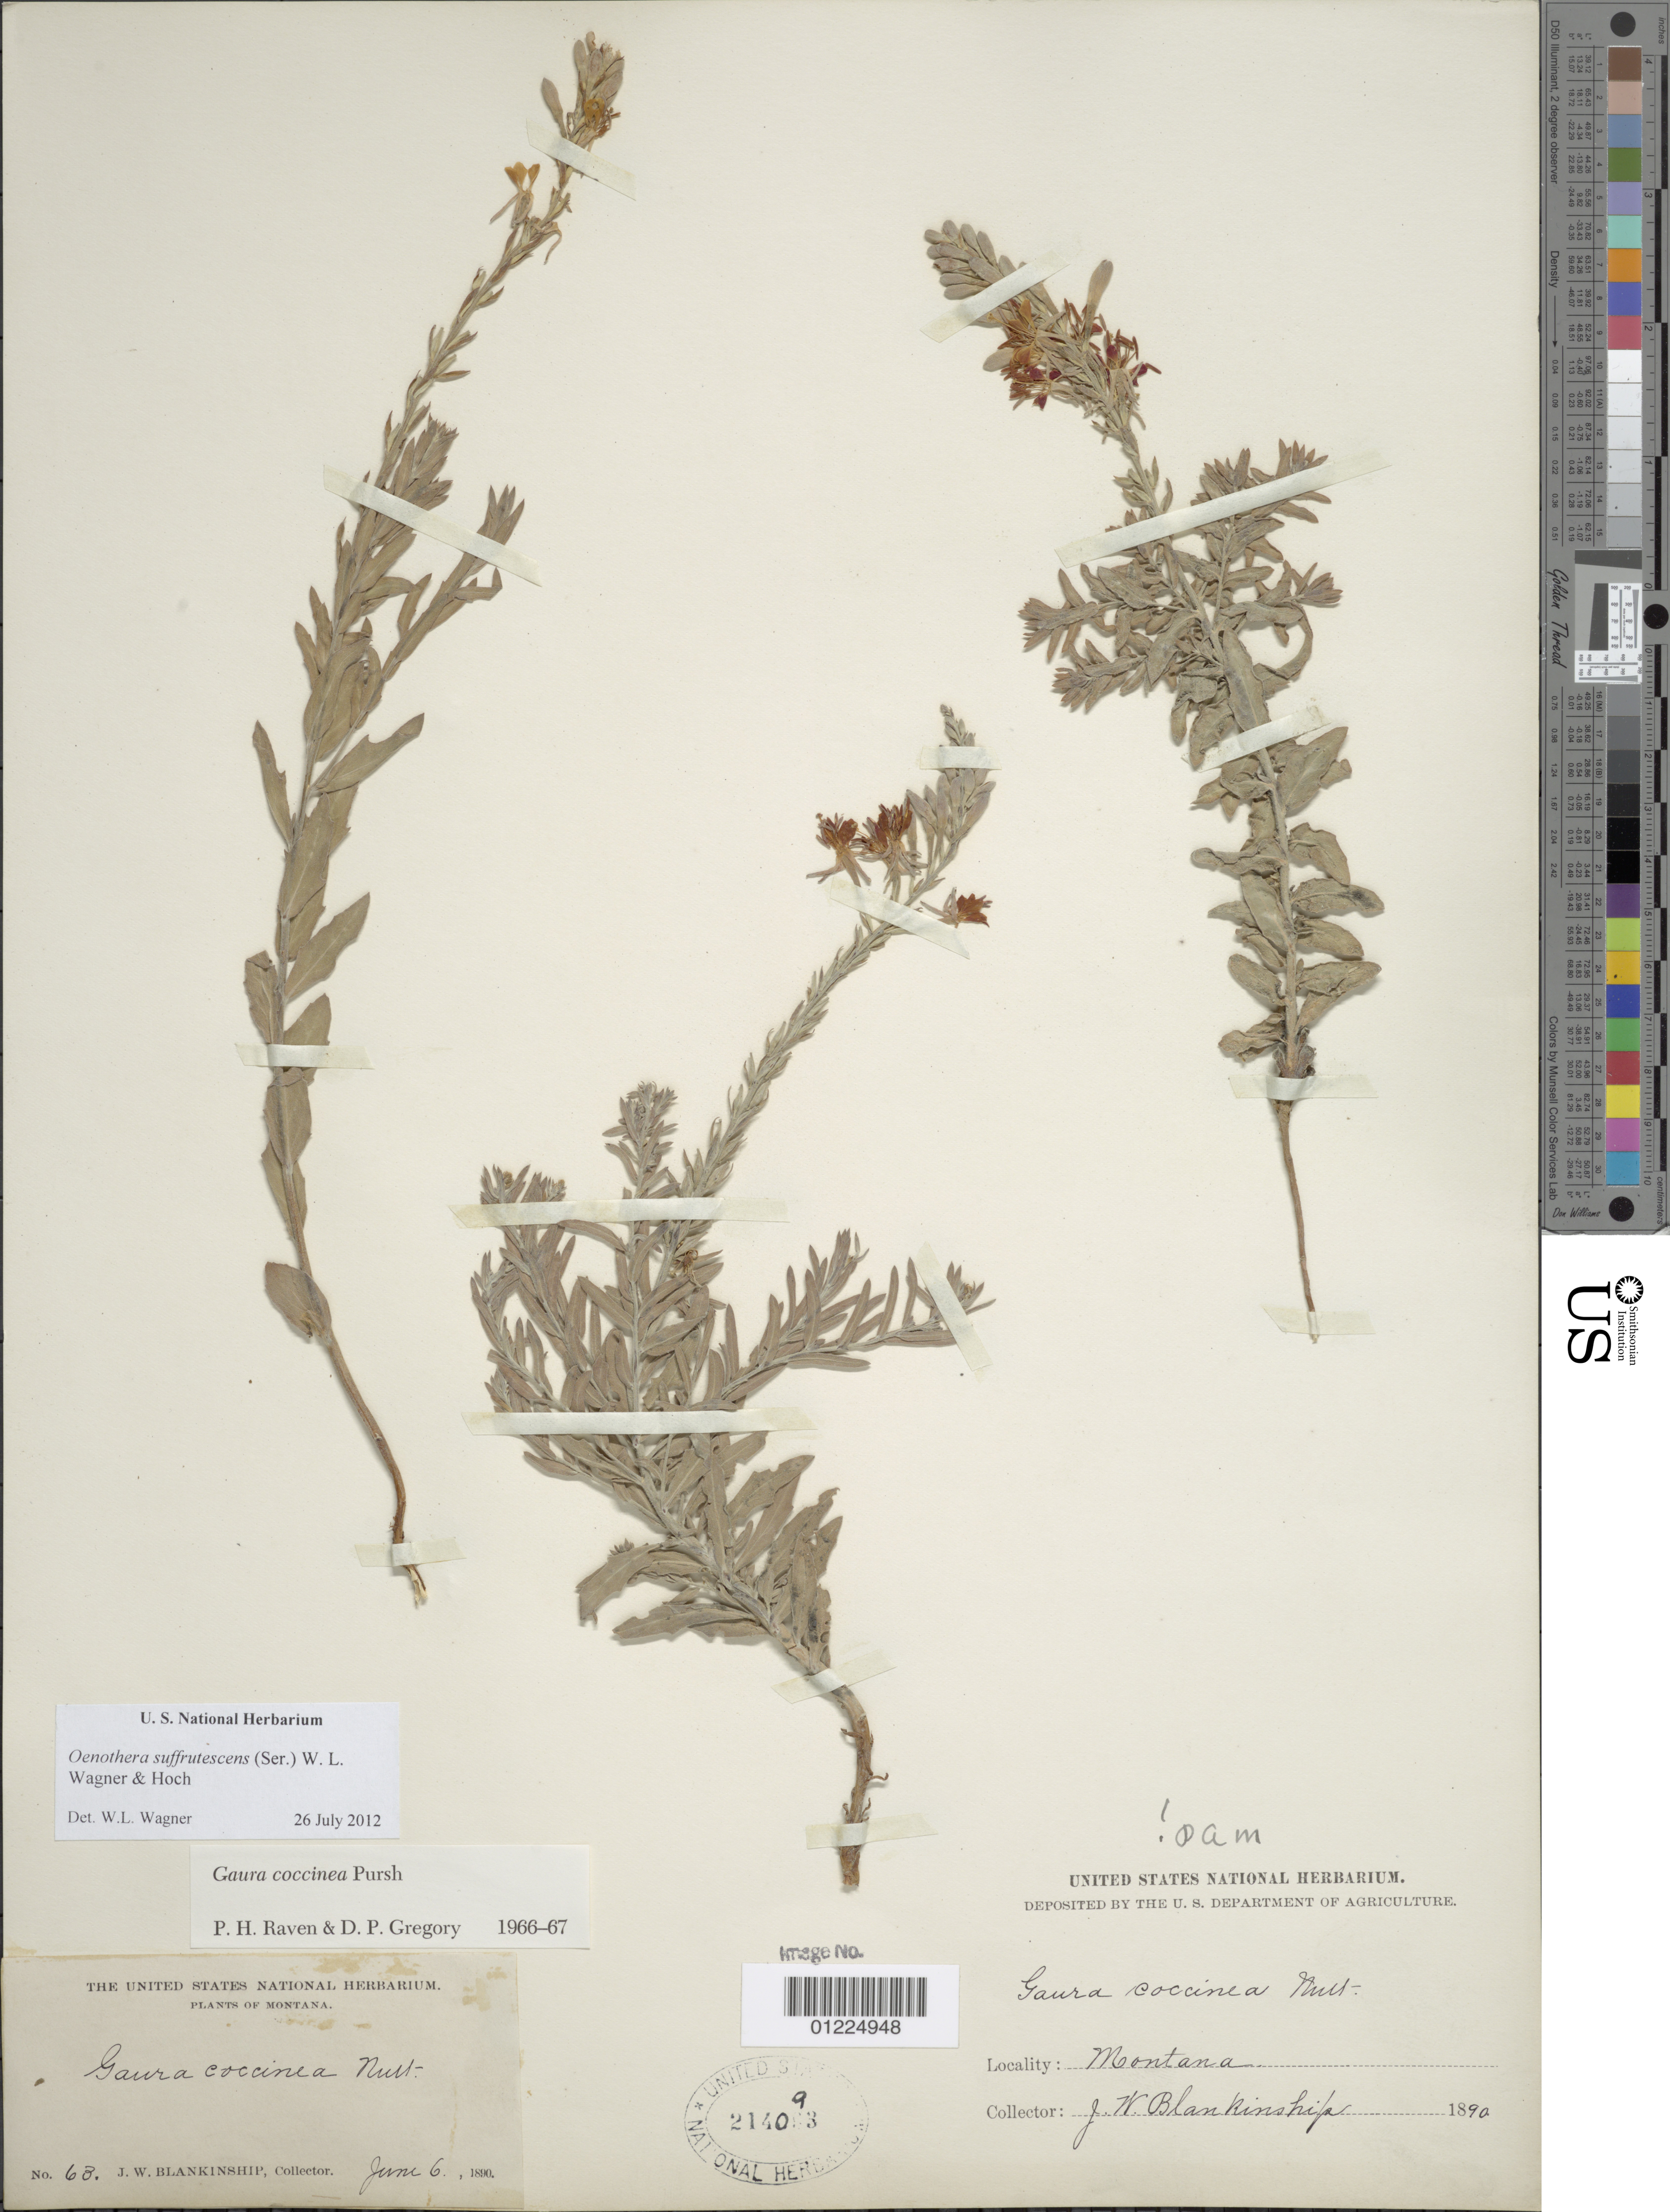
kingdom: Plantae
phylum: Tracheophyta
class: Magnoliopsida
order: Myrtales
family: Onagraceae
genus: Oenothera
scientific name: Oenothera suffrutescens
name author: (Ser.) W.L. Wagner & Hoch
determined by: Wagner, W. L., (BOT), Smithsonian Institution - National Museum of Natural History (UNITED STATES)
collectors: J. W. Blankinship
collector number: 63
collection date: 1890-07-06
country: United States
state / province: Montana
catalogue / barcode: US 214093